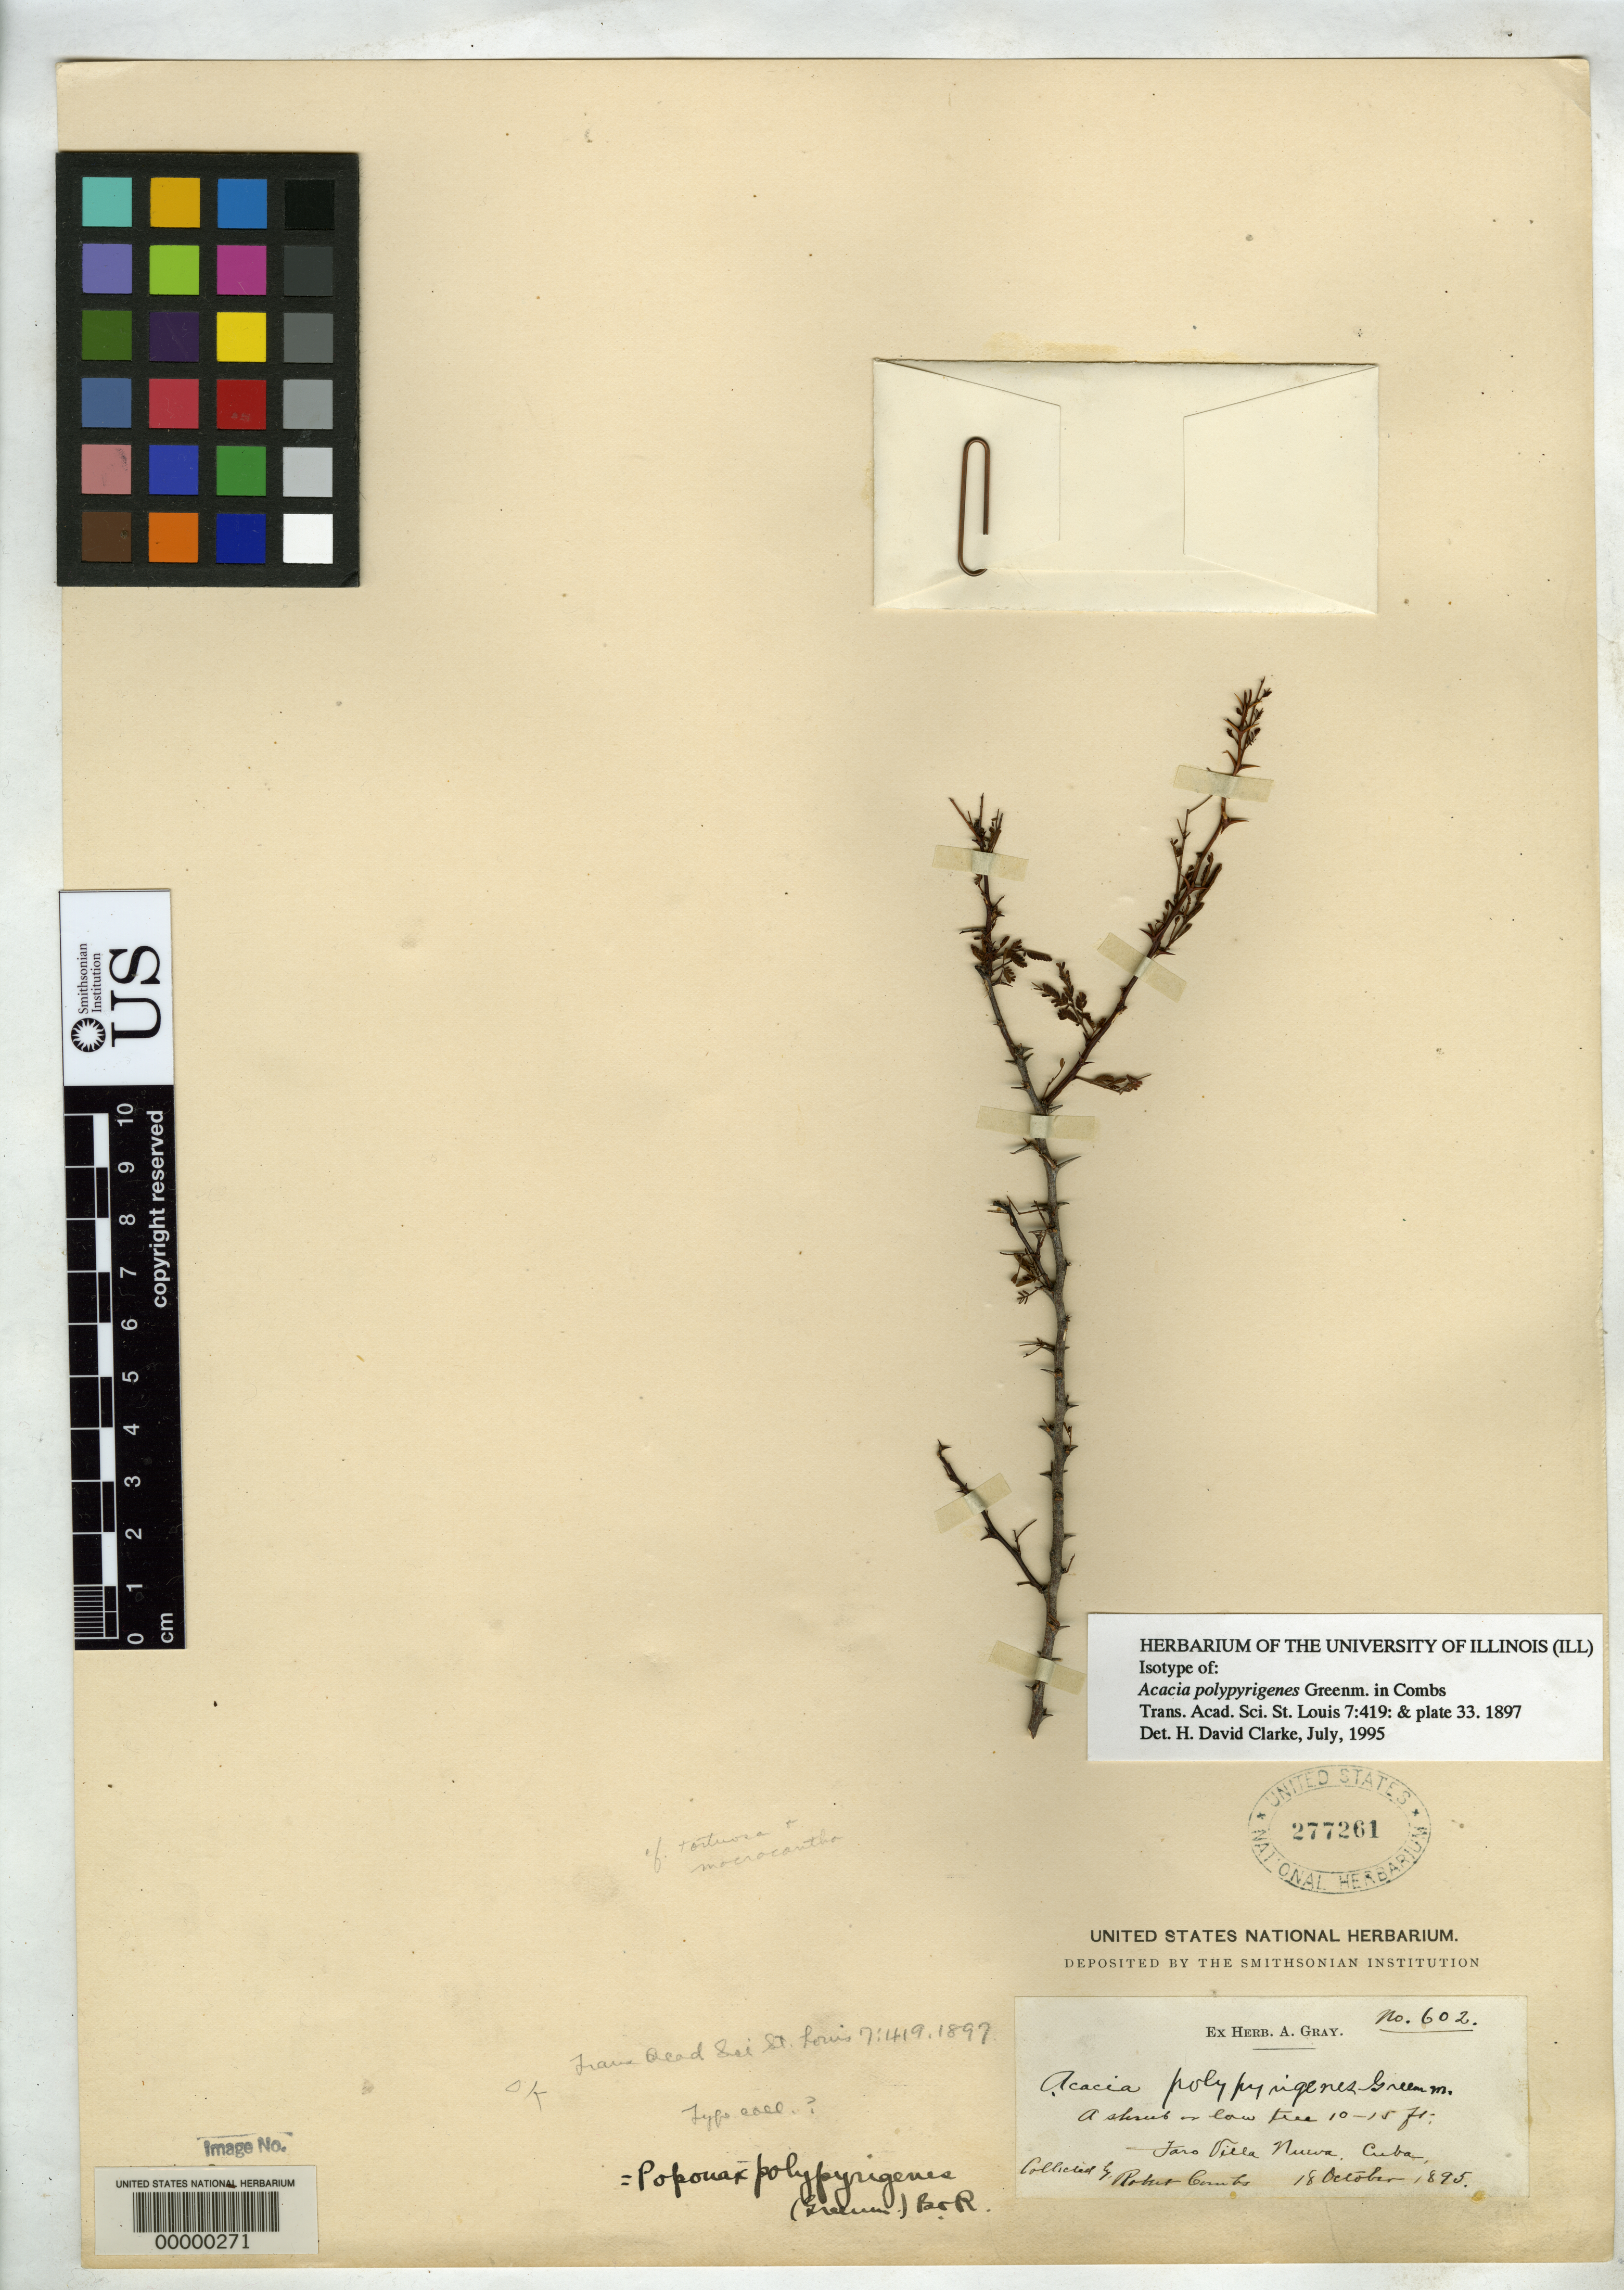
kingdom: Plantae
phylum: Tracheophyta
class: Magnoliopsida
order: Fabales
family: Fabaceae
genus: Acacia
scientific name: Acacia polypyrigenes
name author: Greenm. in Combs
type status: Isotype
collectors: R. Combs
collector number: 602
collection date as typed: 18 Oct 1895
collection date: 1895-10-18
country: Cuba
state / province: Las Villas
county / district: Cienfuego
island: Greater Antilles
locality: Faro Villa Nueva, Cienfuegos Bay.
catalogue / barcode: US 277261